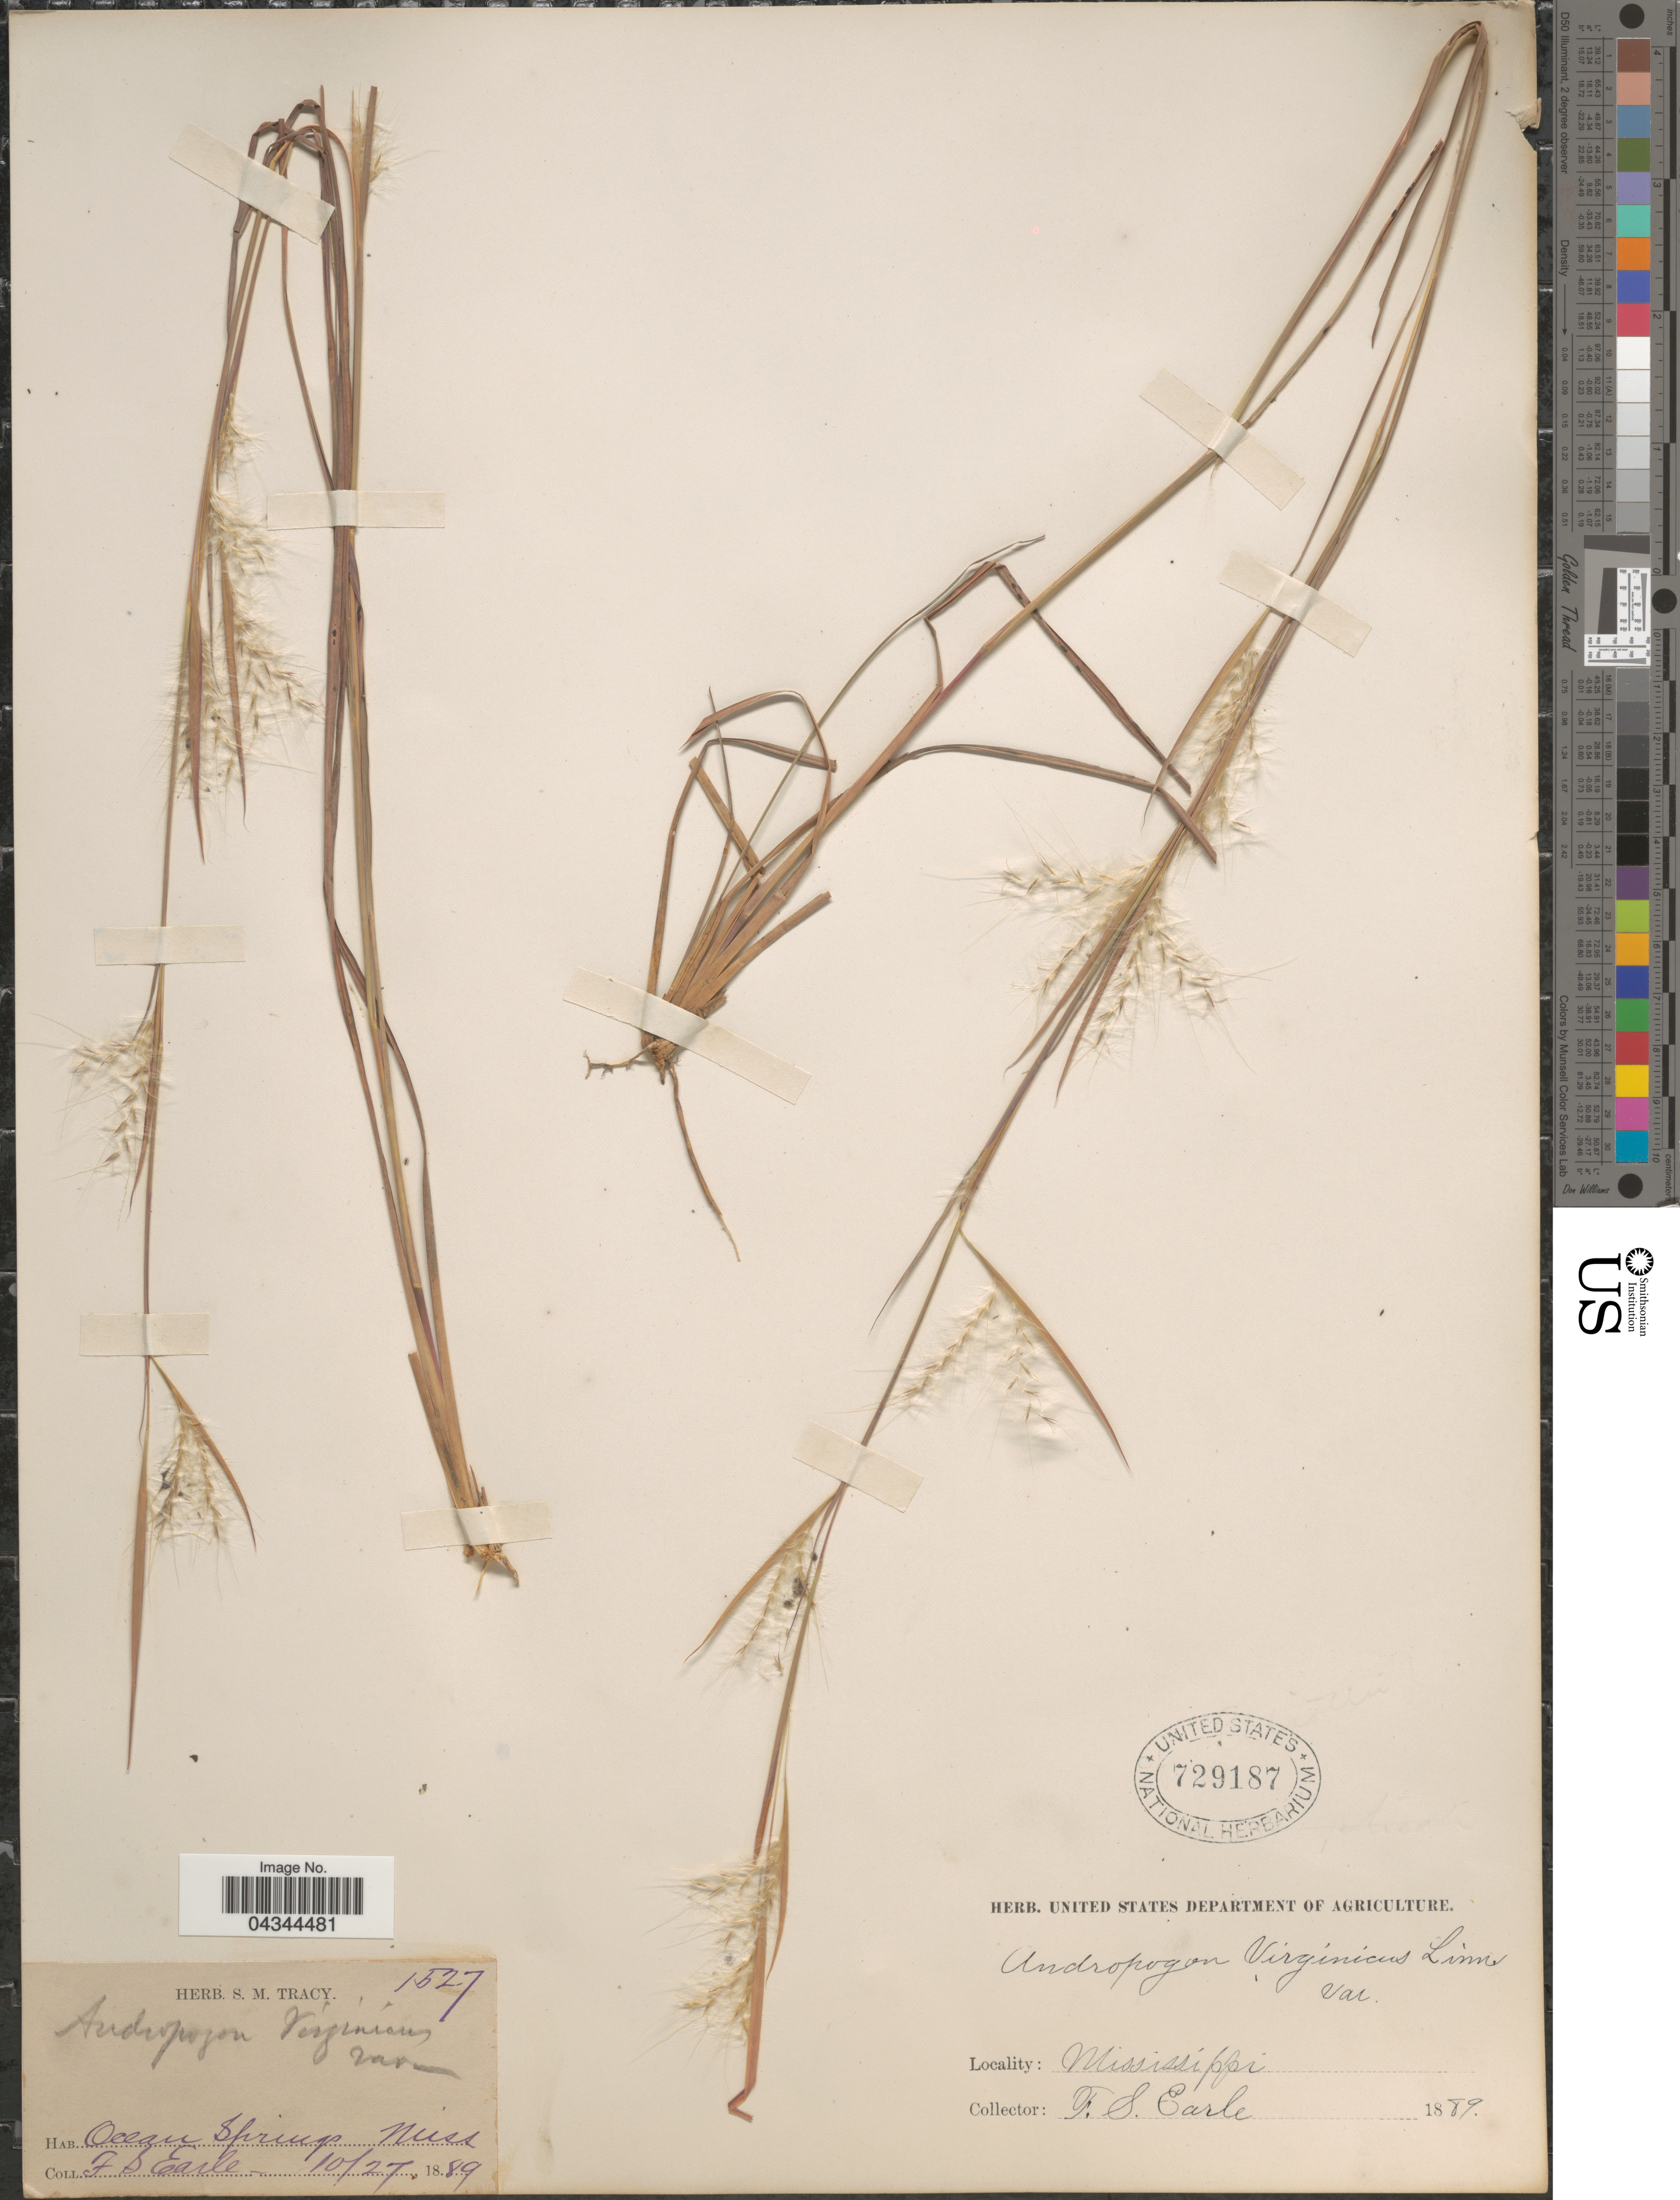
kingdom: Plantae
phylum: Tracheophyta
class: Liliopsida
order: Poales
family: Poaceae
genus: Andropogon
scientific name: Andropogon virginicus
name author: L.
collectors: F. S. Earle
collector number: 1527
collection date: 1889-10-27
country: United States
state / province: Mississippi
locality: Ocean Springs.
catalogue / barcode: US 729187